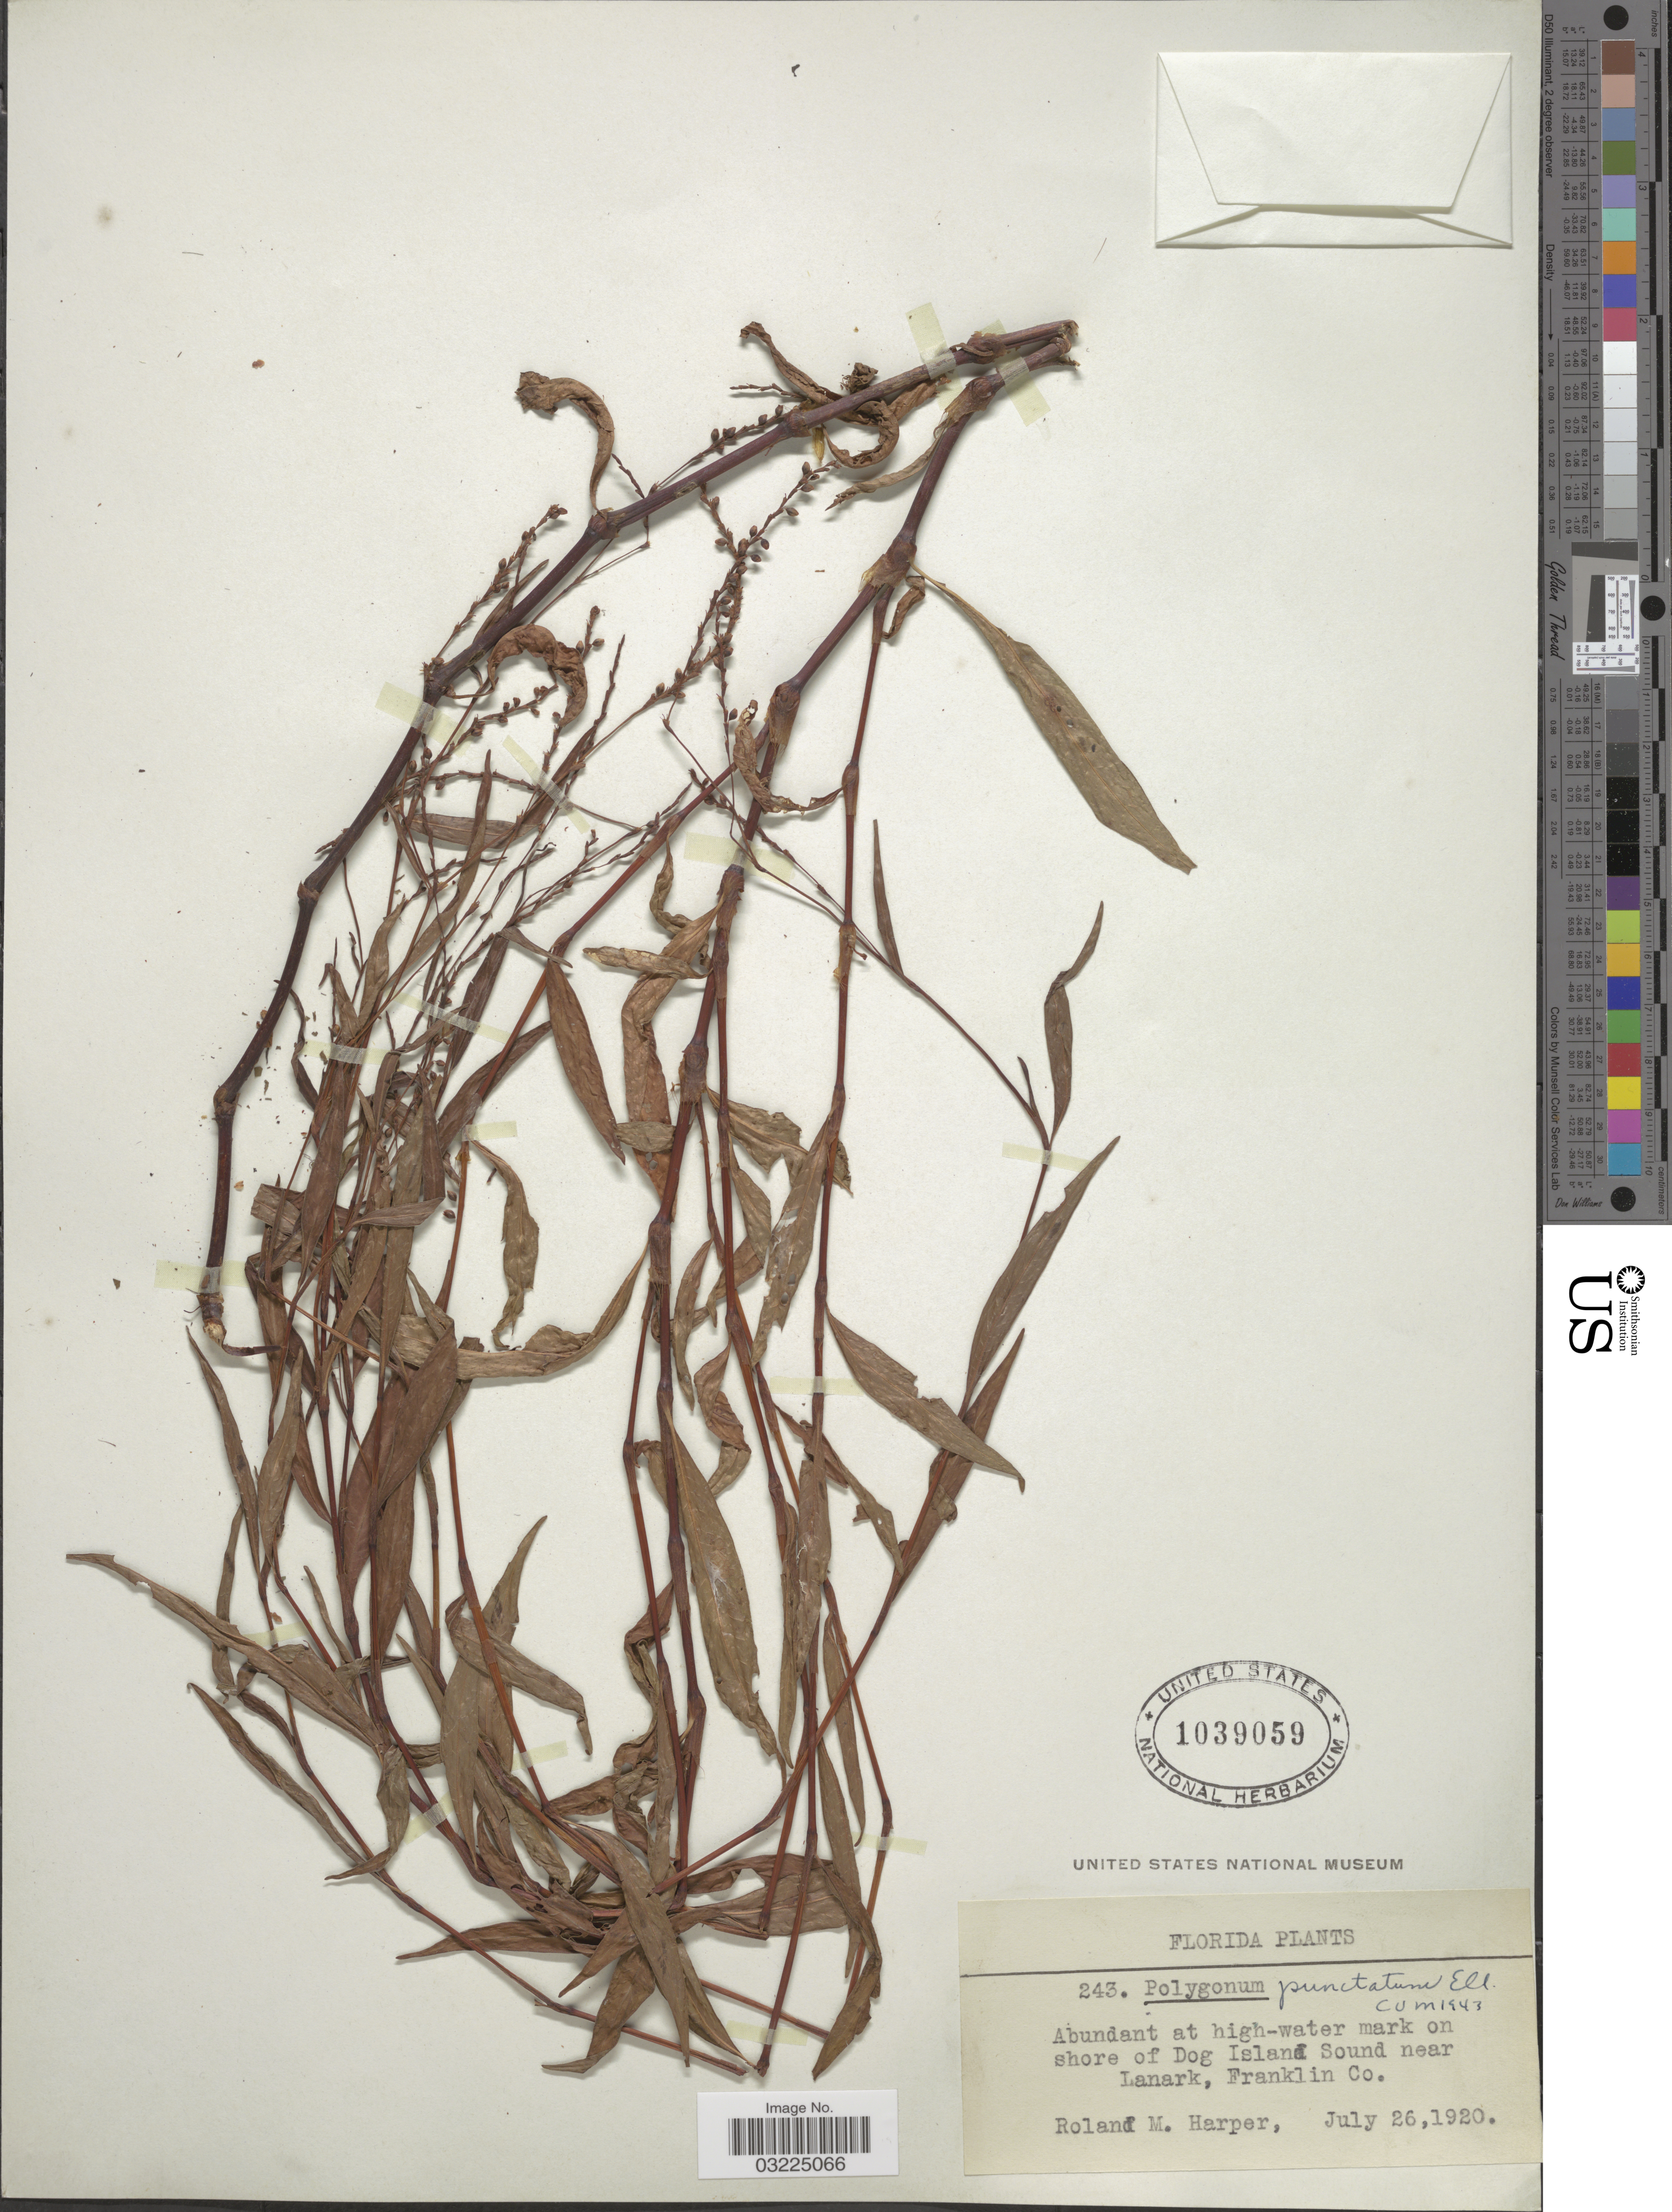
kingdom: Plantae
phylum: Tracheophyta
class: Magnoliopsida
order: Caryophyllales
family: Polygonaceae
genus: Persicaria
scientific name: Persicaria punctata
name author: (Elliott) Small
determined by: Atha, D. E.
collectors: R. M. Harper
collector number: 243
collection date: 1920-07-26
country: United States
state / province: Florida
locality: On shore of Dog Island Sound near Lanark, Franklin Co.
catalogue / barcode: US 1039059